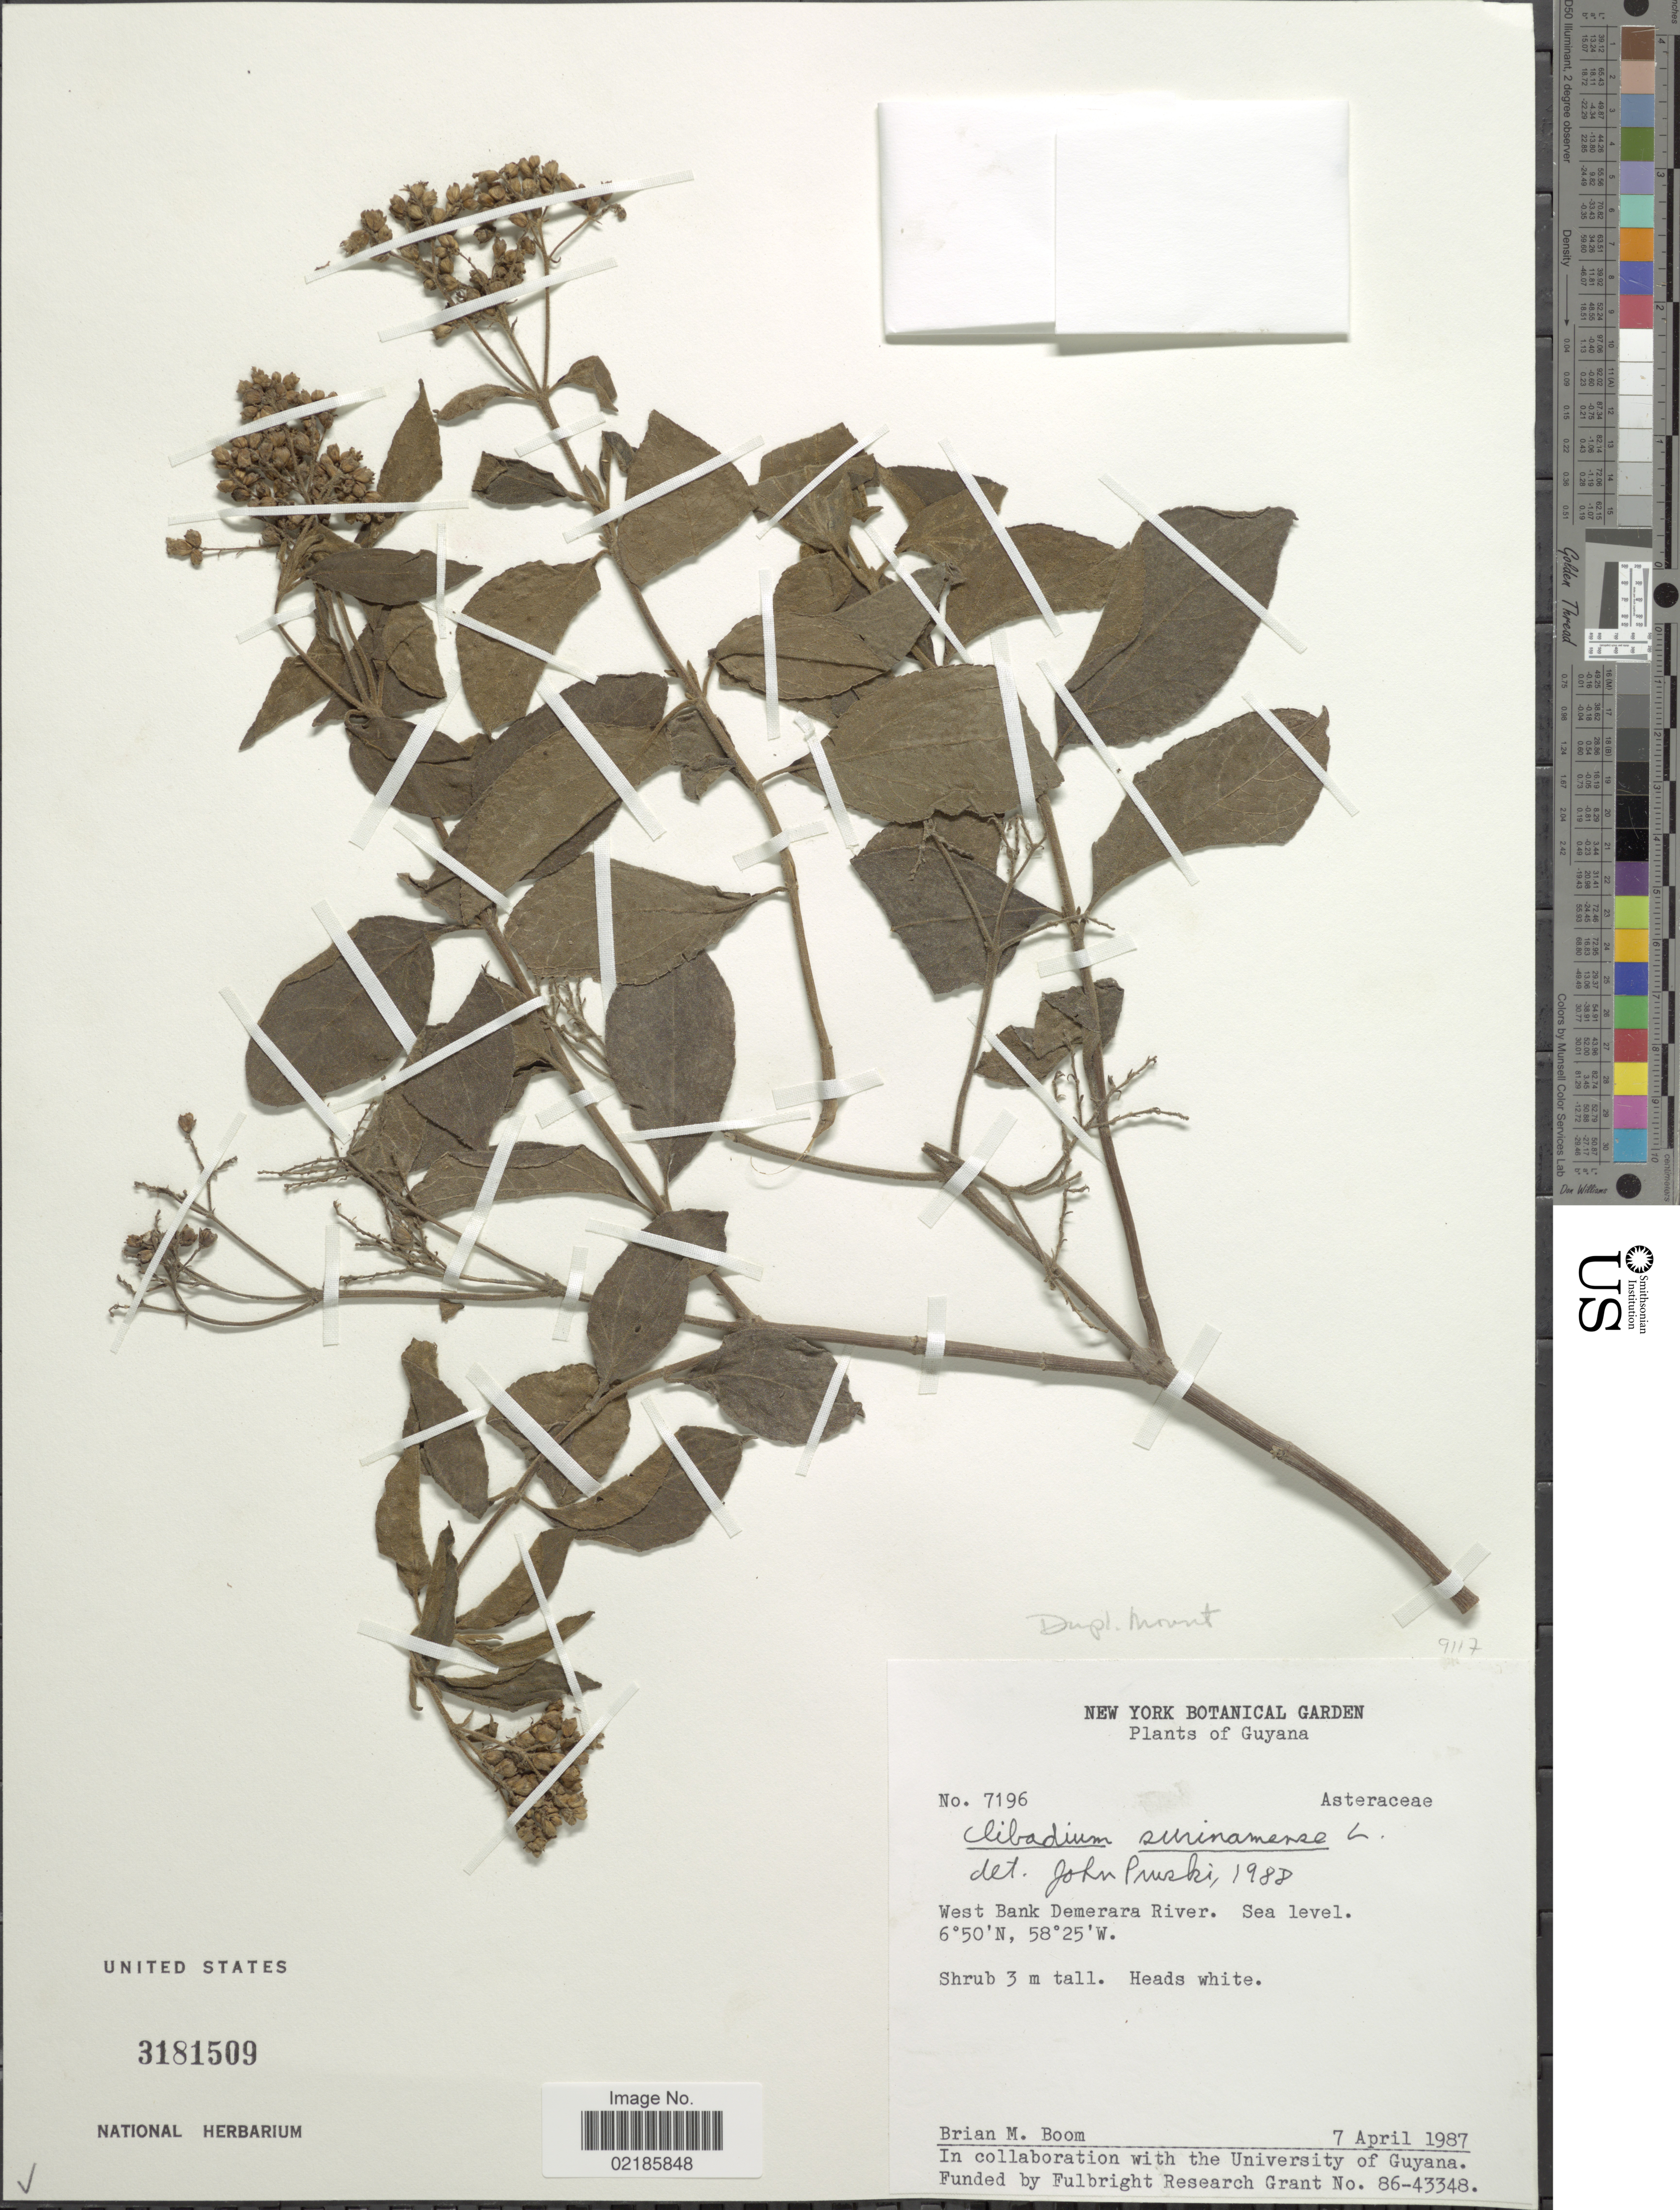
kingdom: Plantae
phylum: Tracheophyta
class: Magnoliopsida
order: Asterales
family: Asteraceae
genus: Clibadium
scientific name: Clibadium surinamense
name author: L.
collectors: B. M. Boom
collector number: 7196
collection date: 1987-04-07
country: Guyana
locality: West Bank Demerara River.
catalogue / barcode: US 3181509